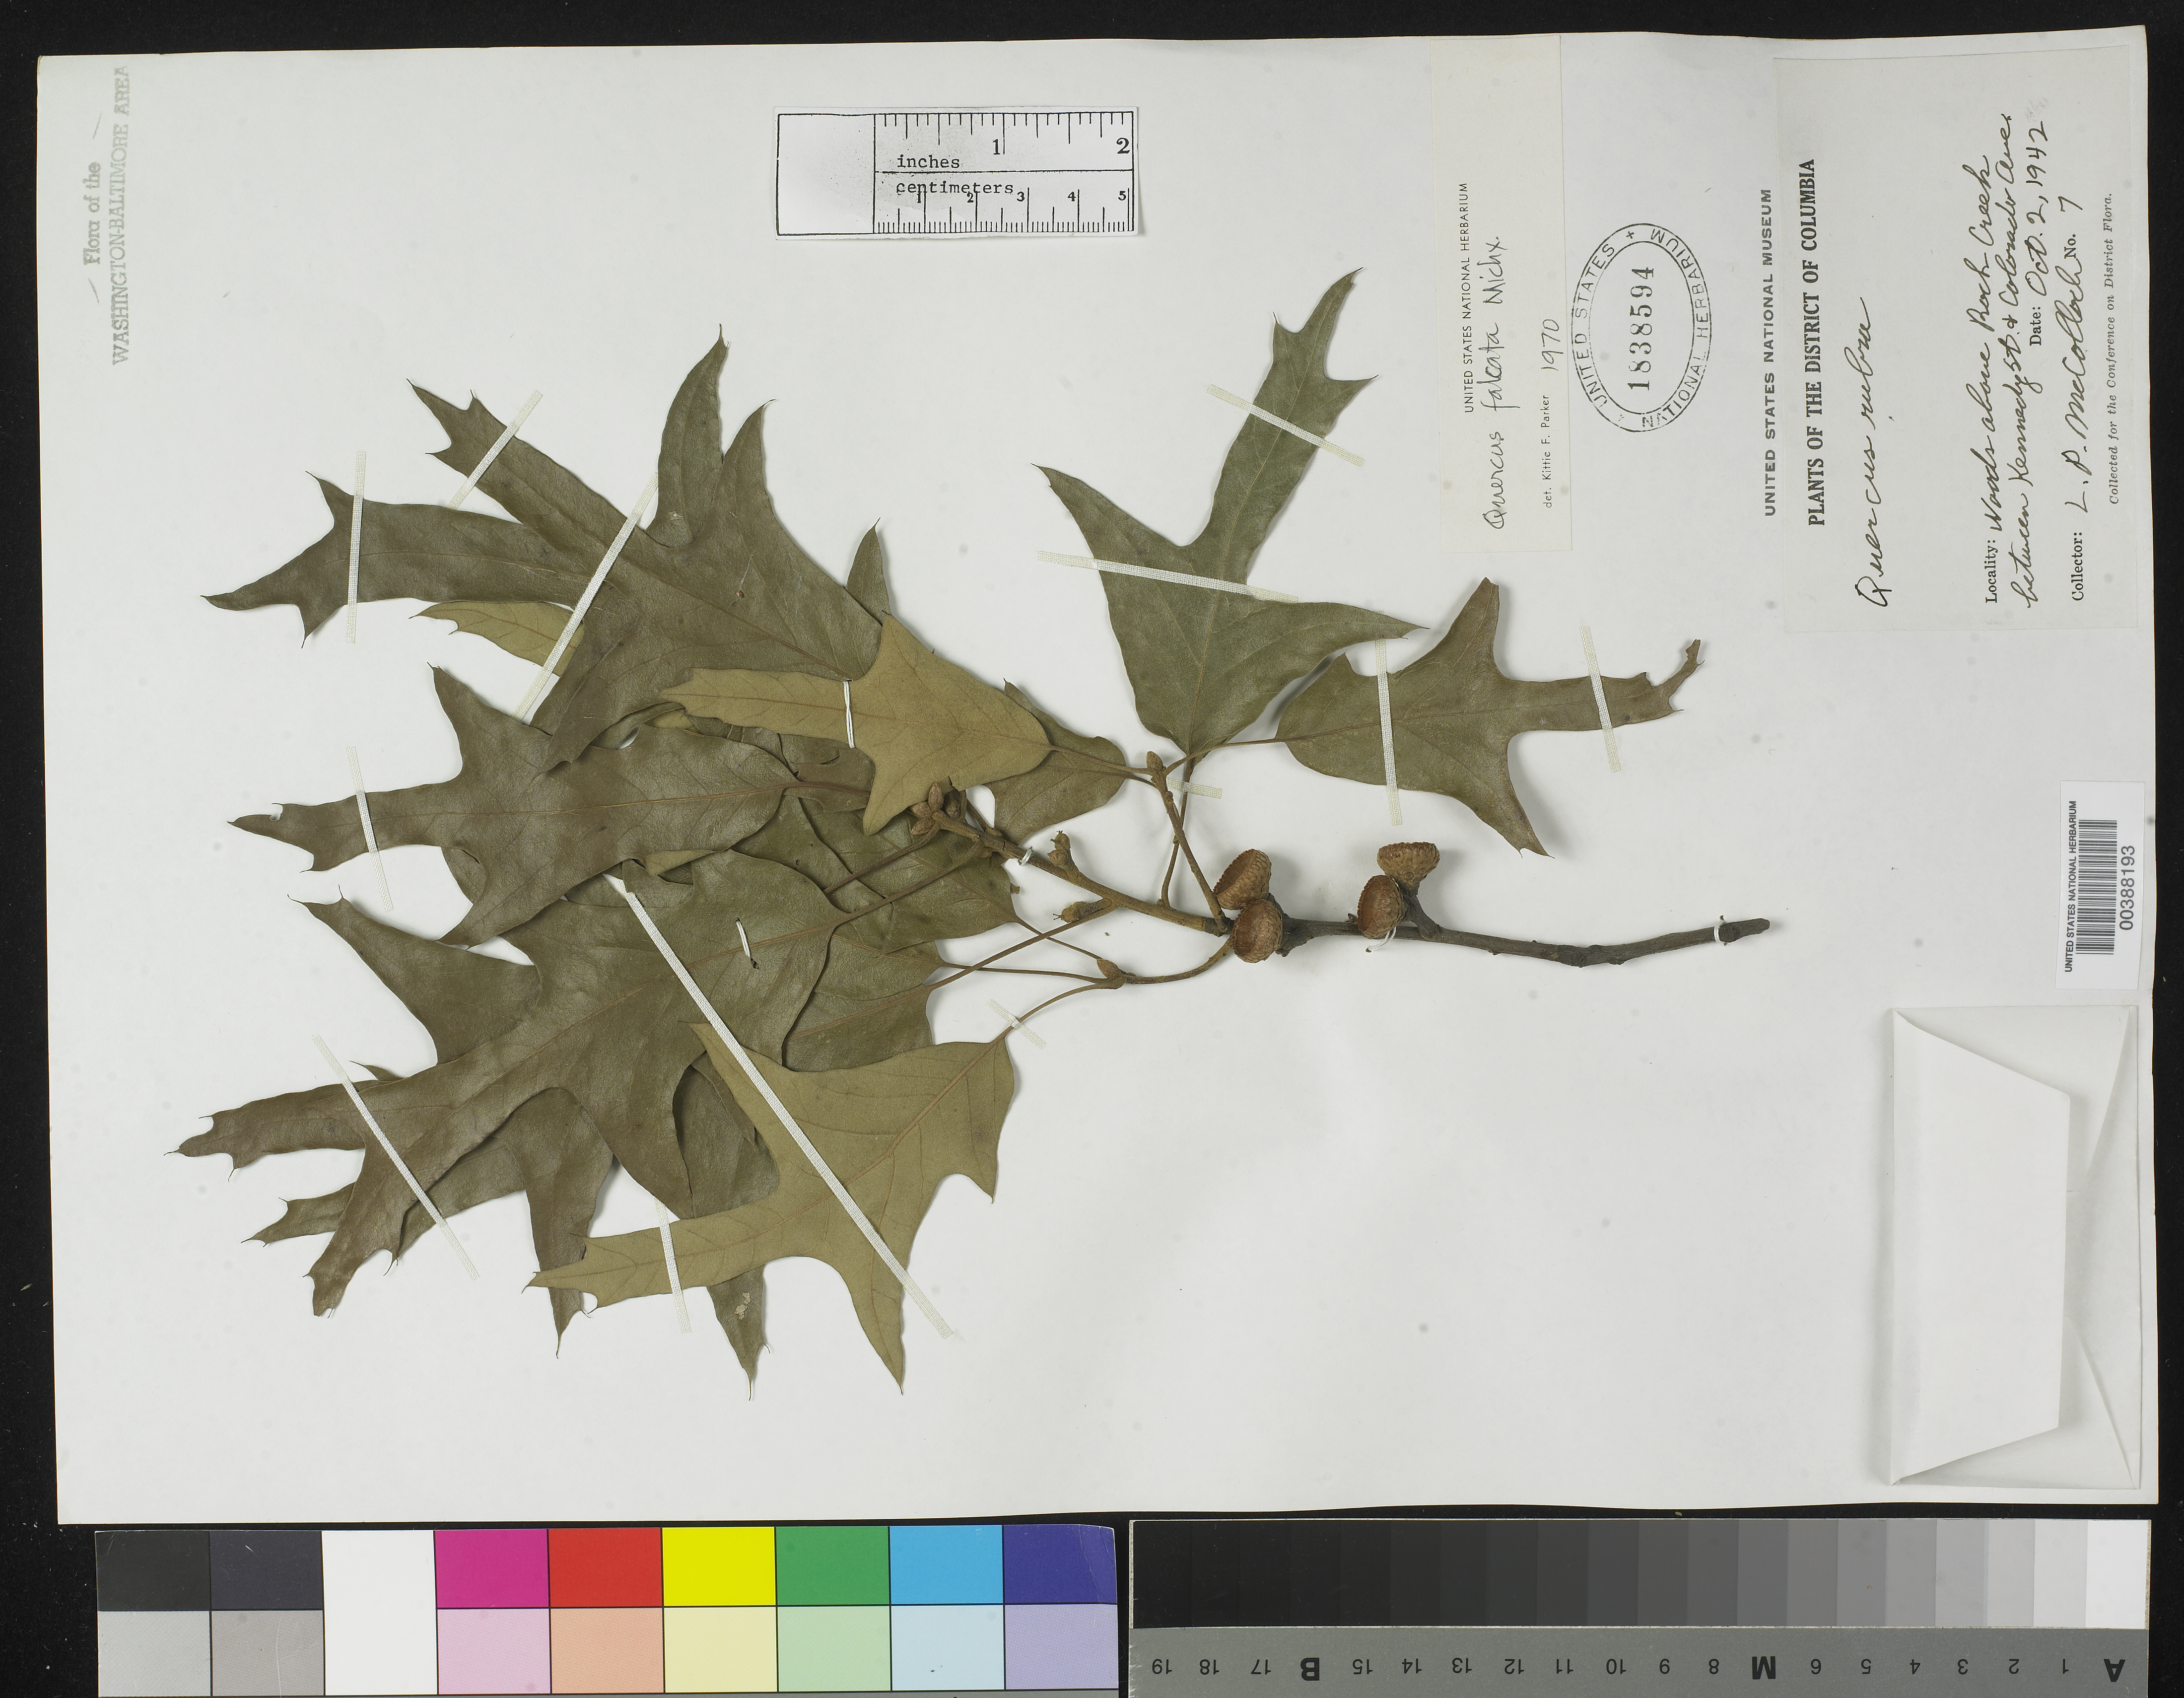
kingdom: Plantae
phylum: Tracheophyta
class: Magnoliopsida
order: Fagales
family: Fagaceae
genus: Quercus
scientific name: Quercus falcata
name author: Michx.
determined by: Parker, K. L.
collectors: L. McColloch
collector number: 7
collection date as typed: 02 Oct 1942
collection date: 1942-10-02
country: United States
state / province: District of Columbia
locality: Above Rock Creek between Kennedy St. and Colorado Ave. Rock Creek Park and vicinity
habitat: Woods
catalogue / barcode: US 1838594